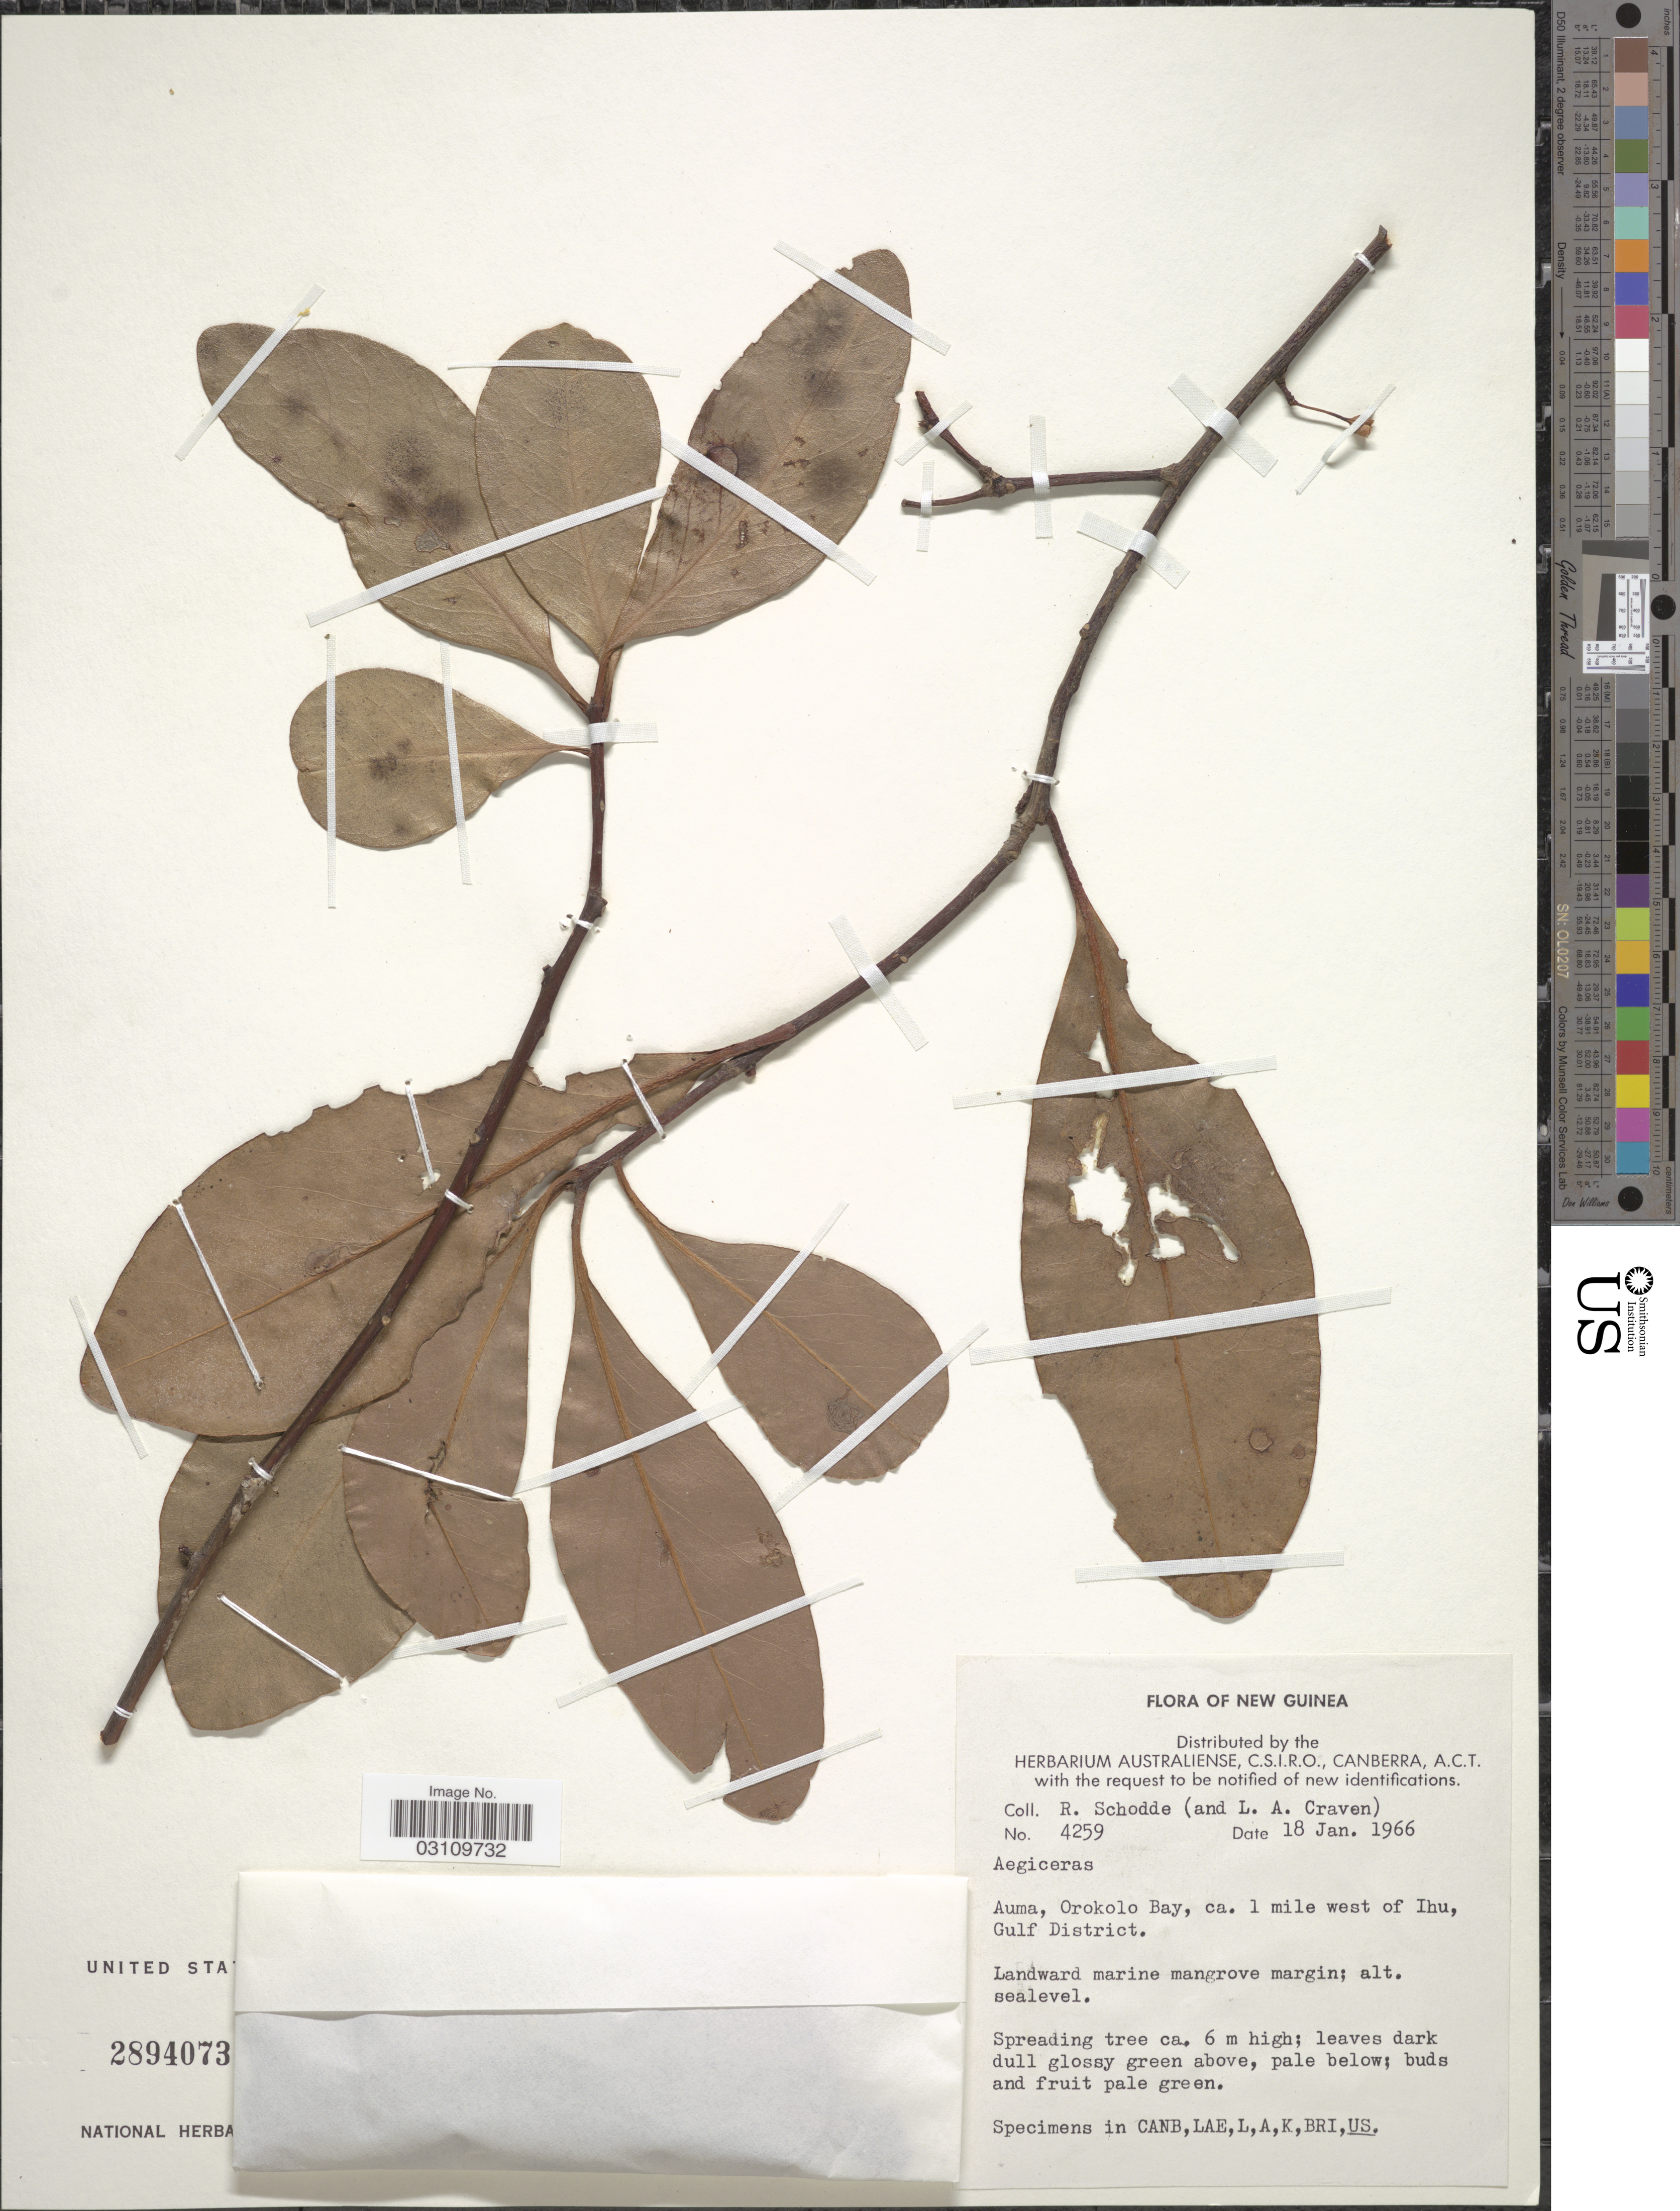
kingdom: Plantae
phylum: Tracheophyta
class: Magnoliopsida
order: Ericales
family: Primulaceae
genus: Aegiceras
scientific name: Aegiceras corniculatum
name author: (L.) Blanco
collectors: R. Schodde & L. A. Craven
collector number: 4259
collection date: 1966-01-18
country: Papua New Guinea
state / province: Gulf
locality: Auma, Orokolo Bay, ca. 1 mile west of Ihu, Gulf District.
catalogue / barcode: US 2894073